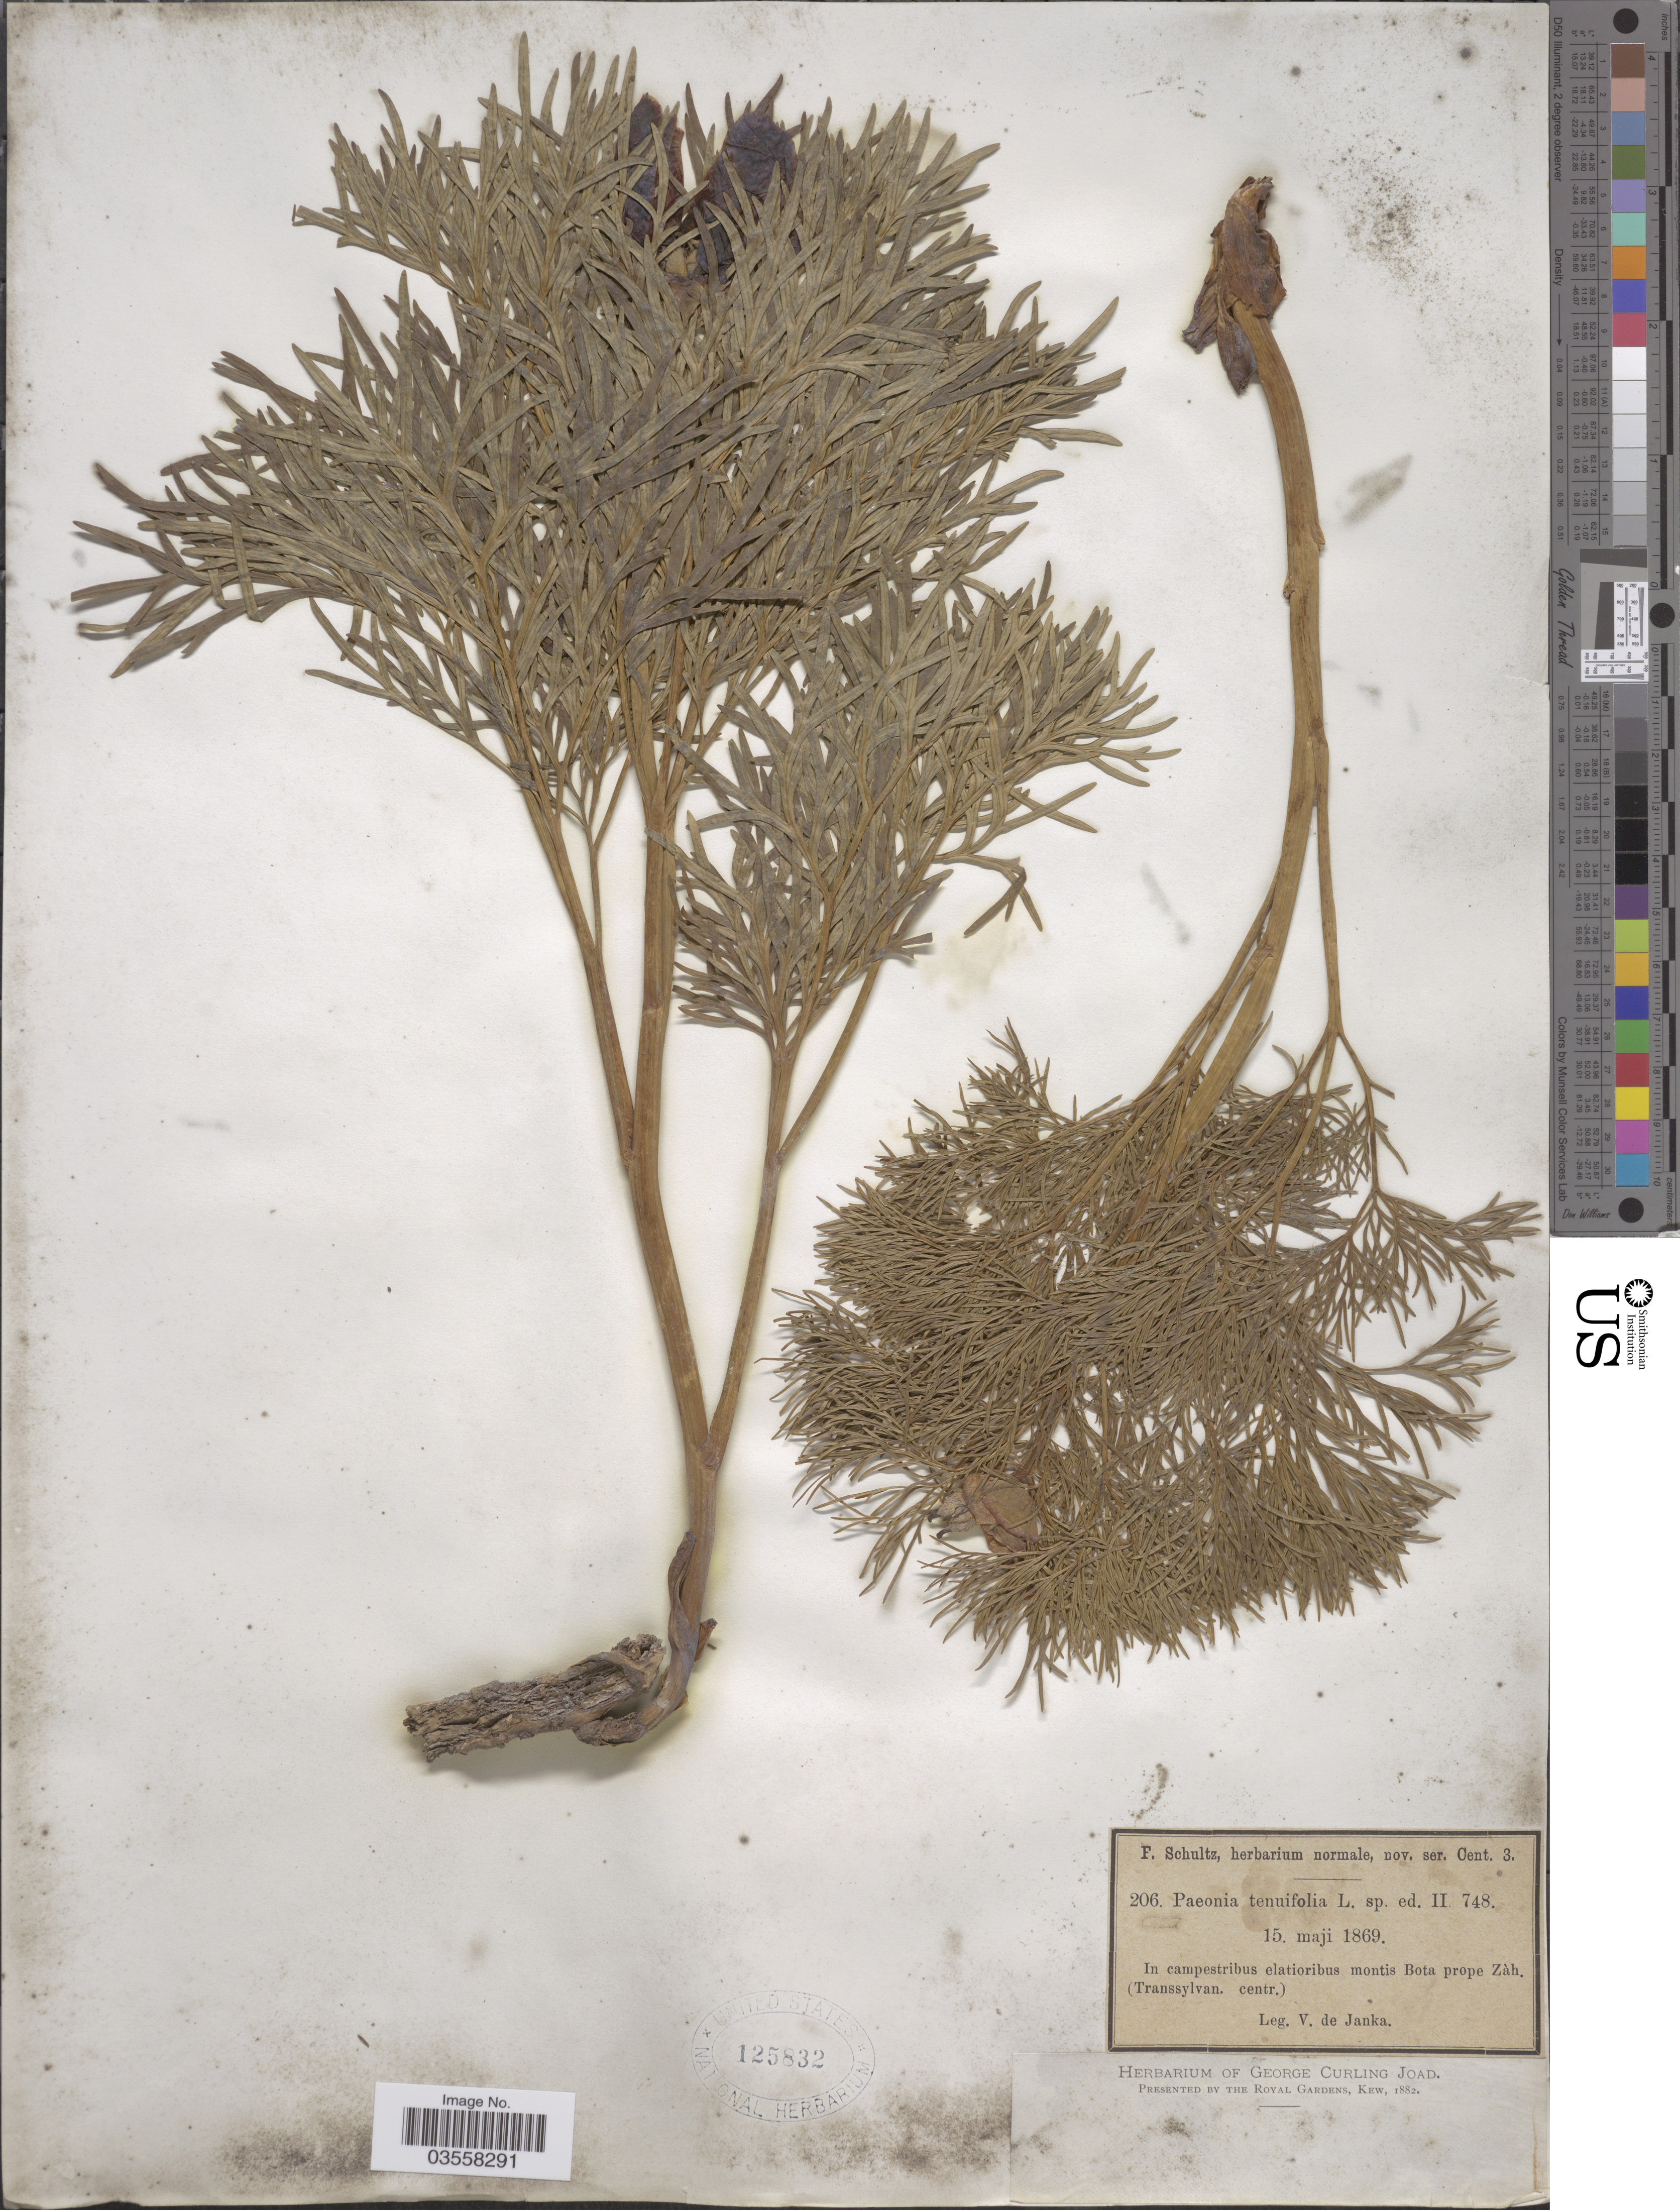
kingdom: Plantae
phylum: Tracheophyta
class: Magnoliopsida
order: Saxifragales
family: Paeoniaceae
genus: Paeonia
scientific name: Paeonia tenuifolia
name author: L.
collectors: V. v. Janka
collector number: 206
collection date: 1869-05-15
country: Romania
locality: In campestribus elatioribus montis Bota prope Zàh. (Transsylvan. centr.).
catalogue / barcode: US 125832